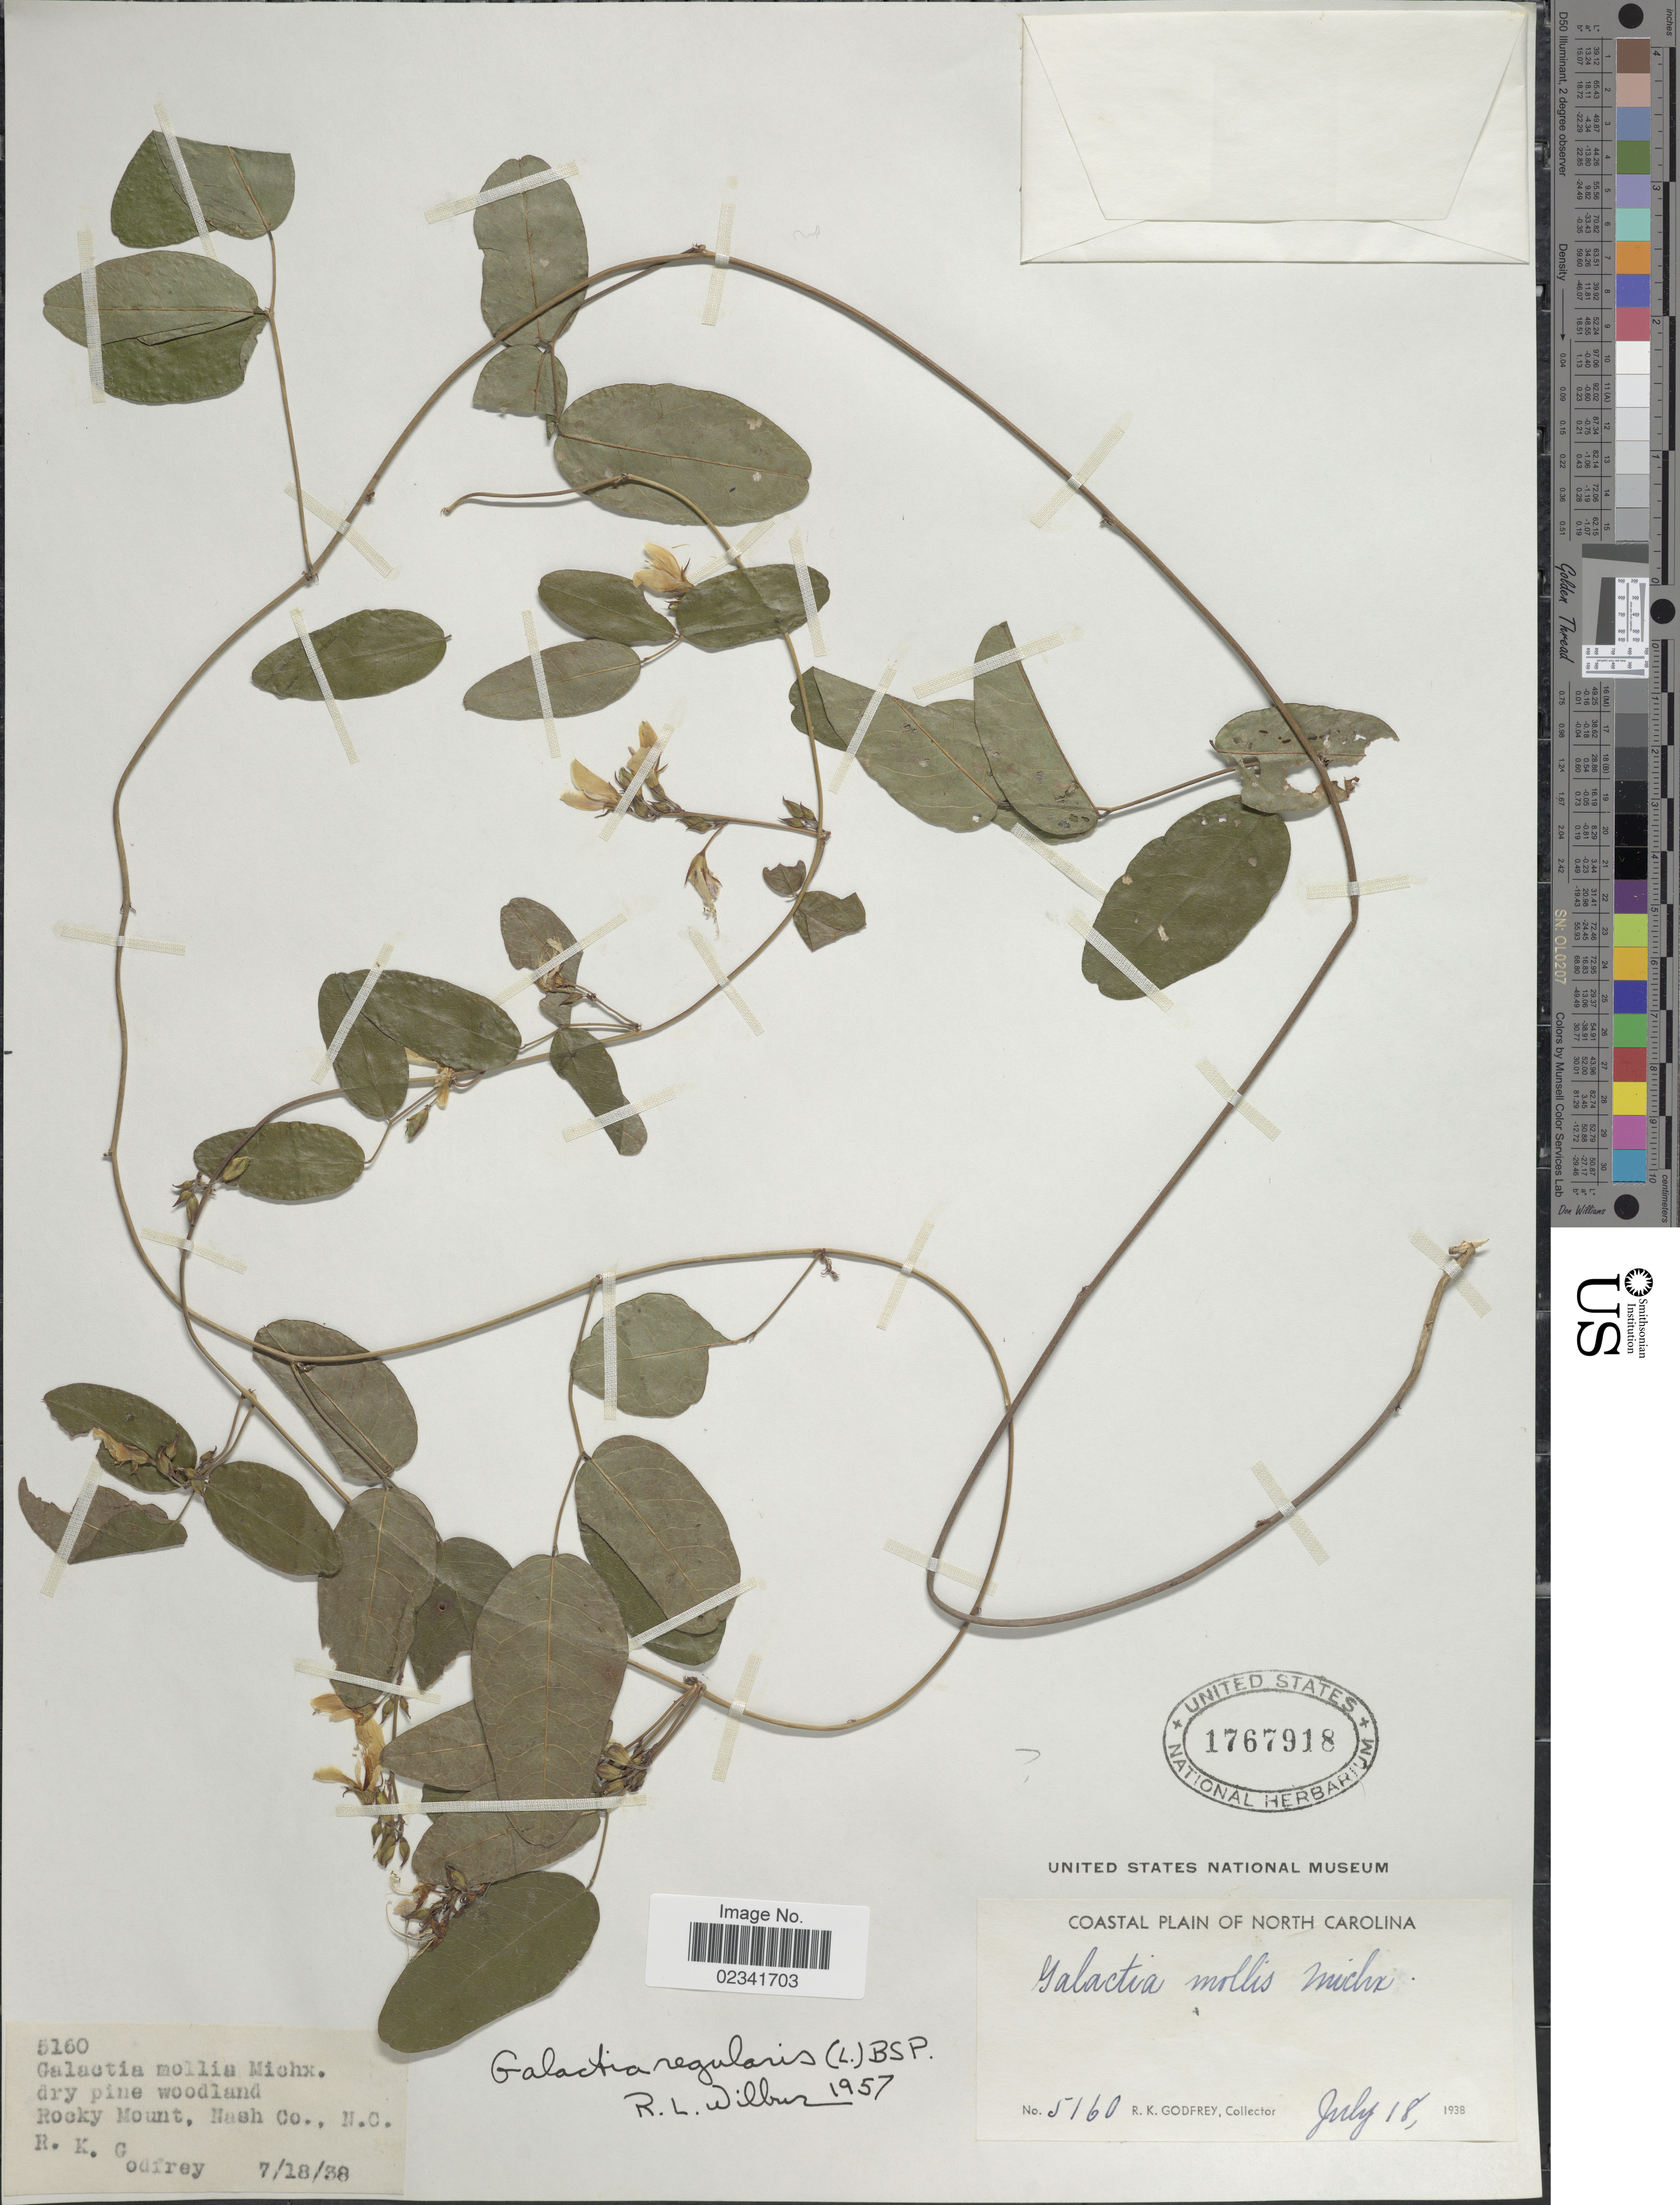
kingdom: Plantae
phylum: Tracheophyta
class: Magnoliopsida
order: Fabales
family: Fabaceae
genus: Galactia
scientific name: Galactia regularis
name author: (L.) Britton, Stearns & Poggenb.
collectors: R. K. Godfrey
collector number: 5160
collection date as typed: Transcribed d/m/y: 18/7/38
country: United States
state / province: North Carolina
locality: Rocky Mount, Nash Co., N.C.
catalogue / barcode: US 1767918